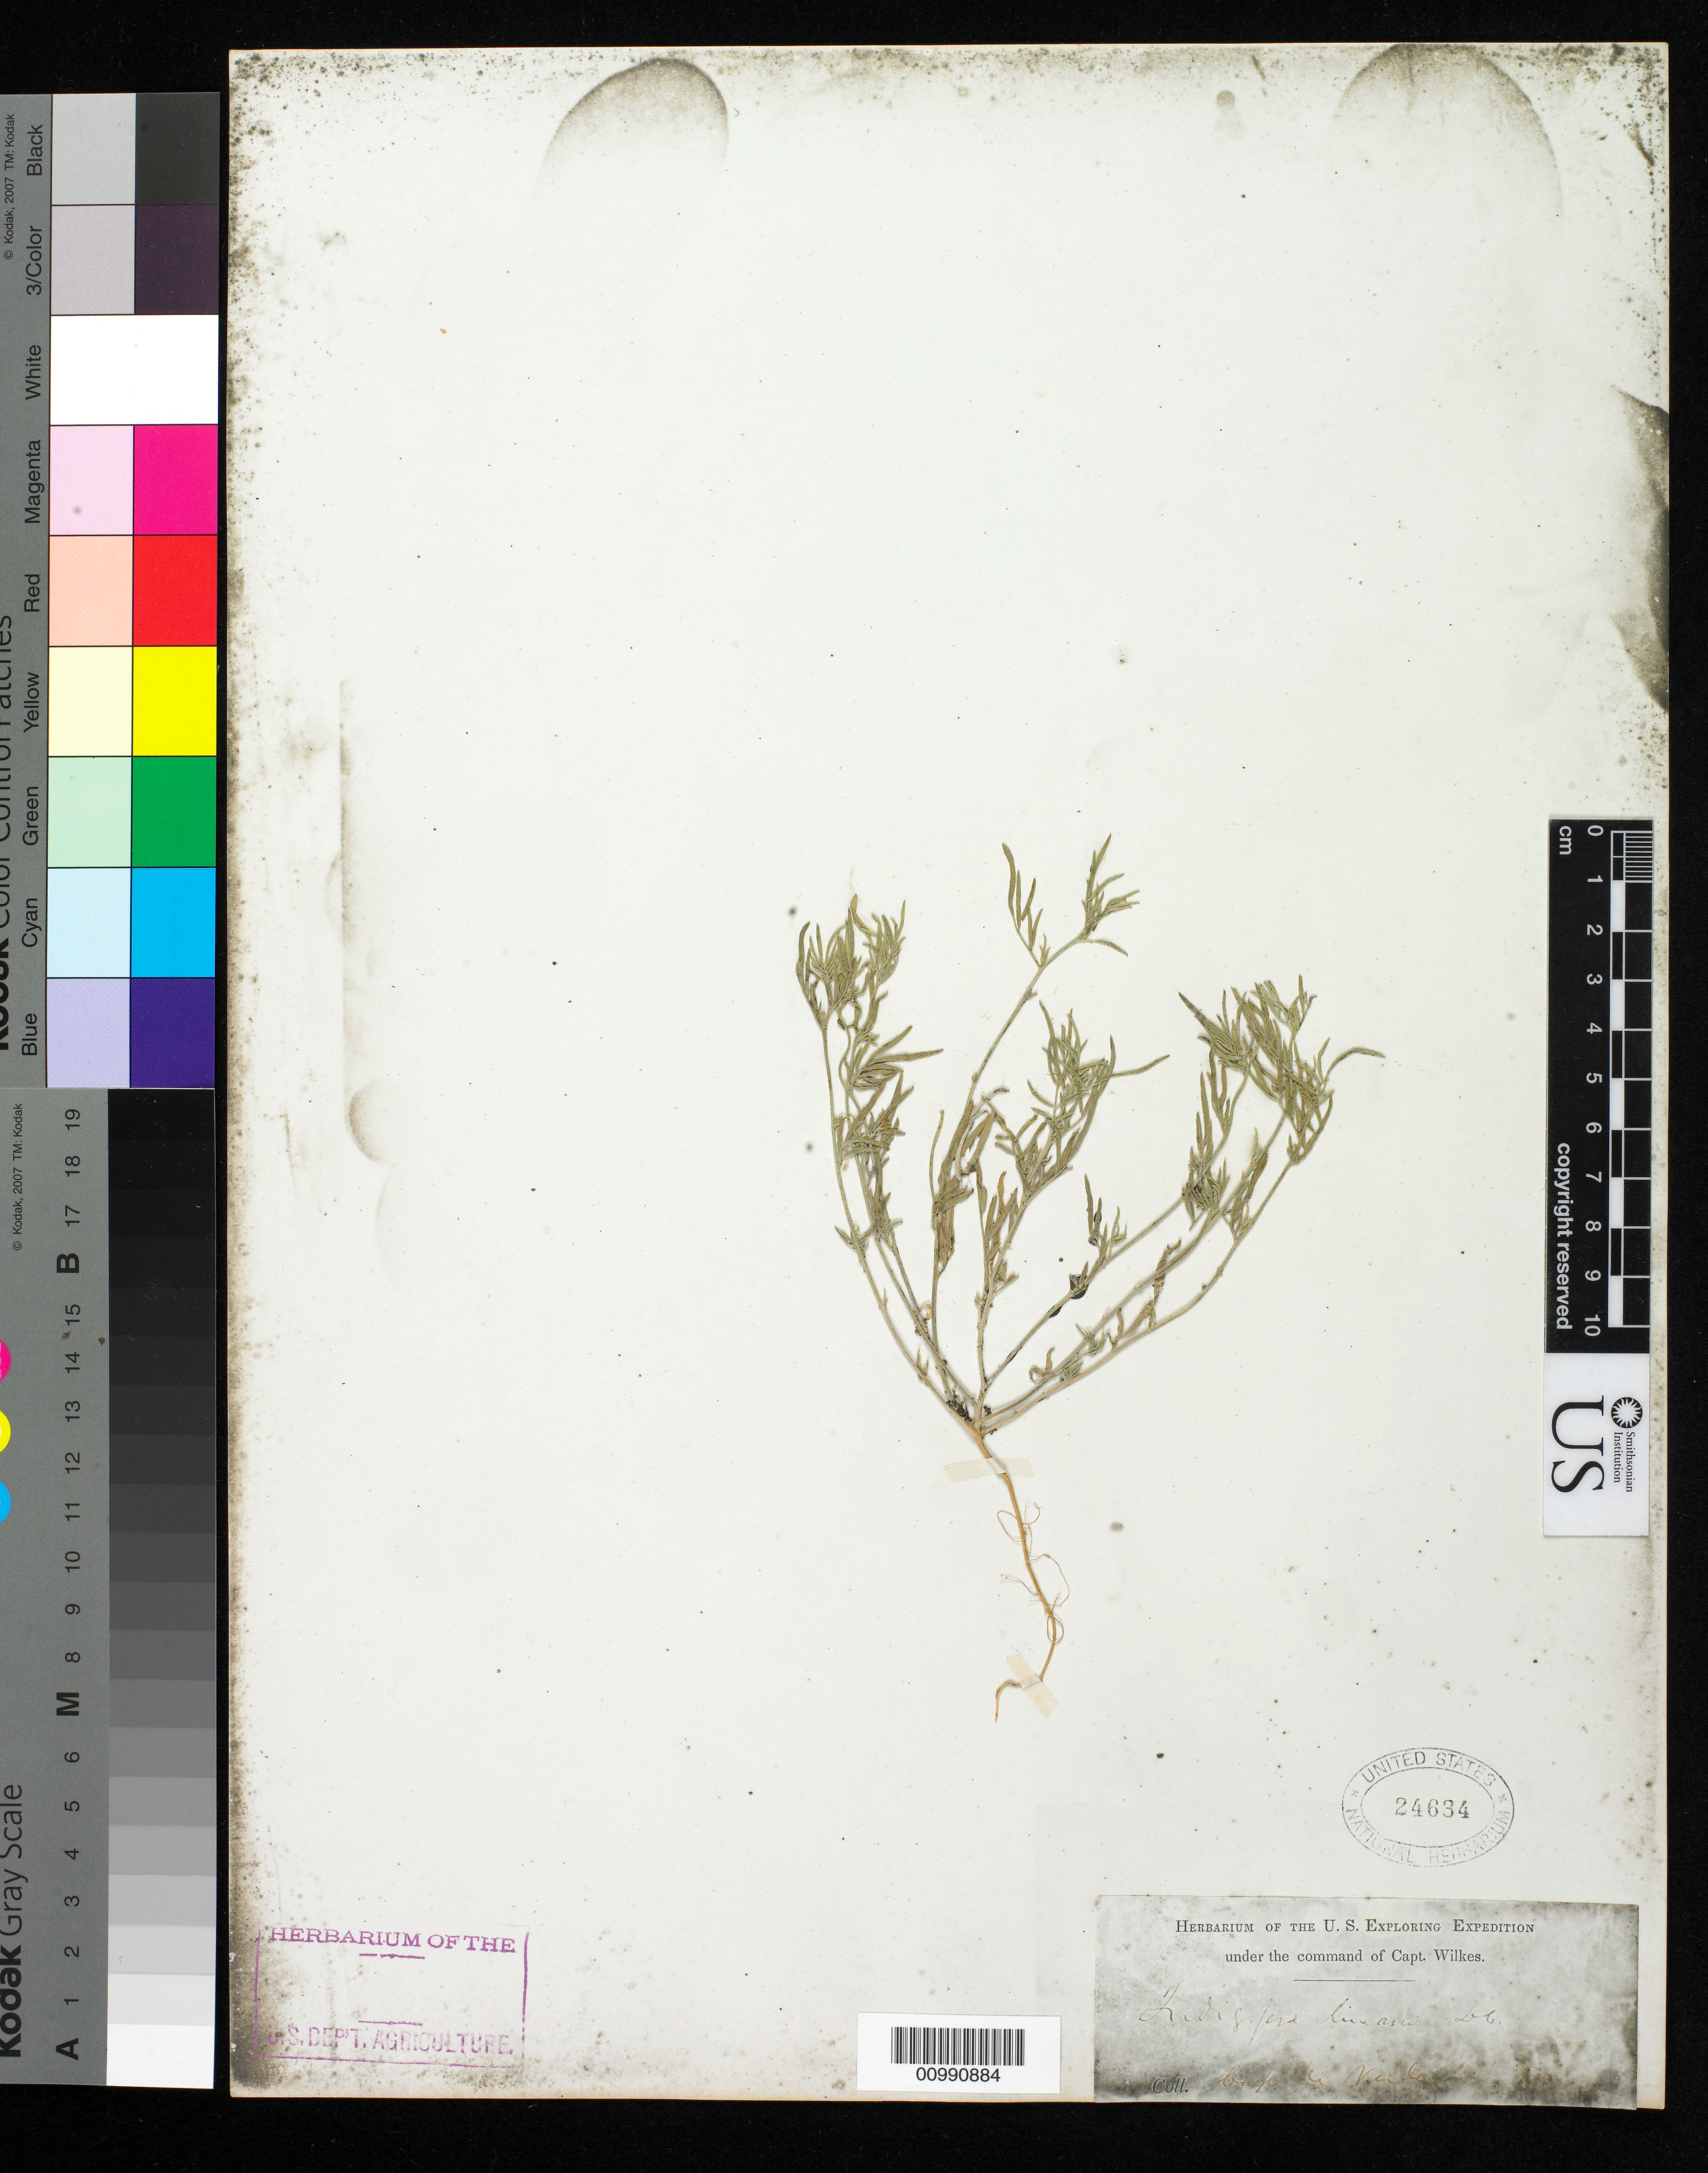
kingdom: Plantae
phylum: Tracheophyta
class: Magnoliopsida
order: Fabales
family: Fabaceae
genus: Indigofera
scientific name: Indigofera linearis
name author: DC.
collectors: Wilkes Explor. Exped.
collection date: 1838/1842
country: Cape Verde Islands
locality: Cape of Verde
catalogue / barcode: US 24634